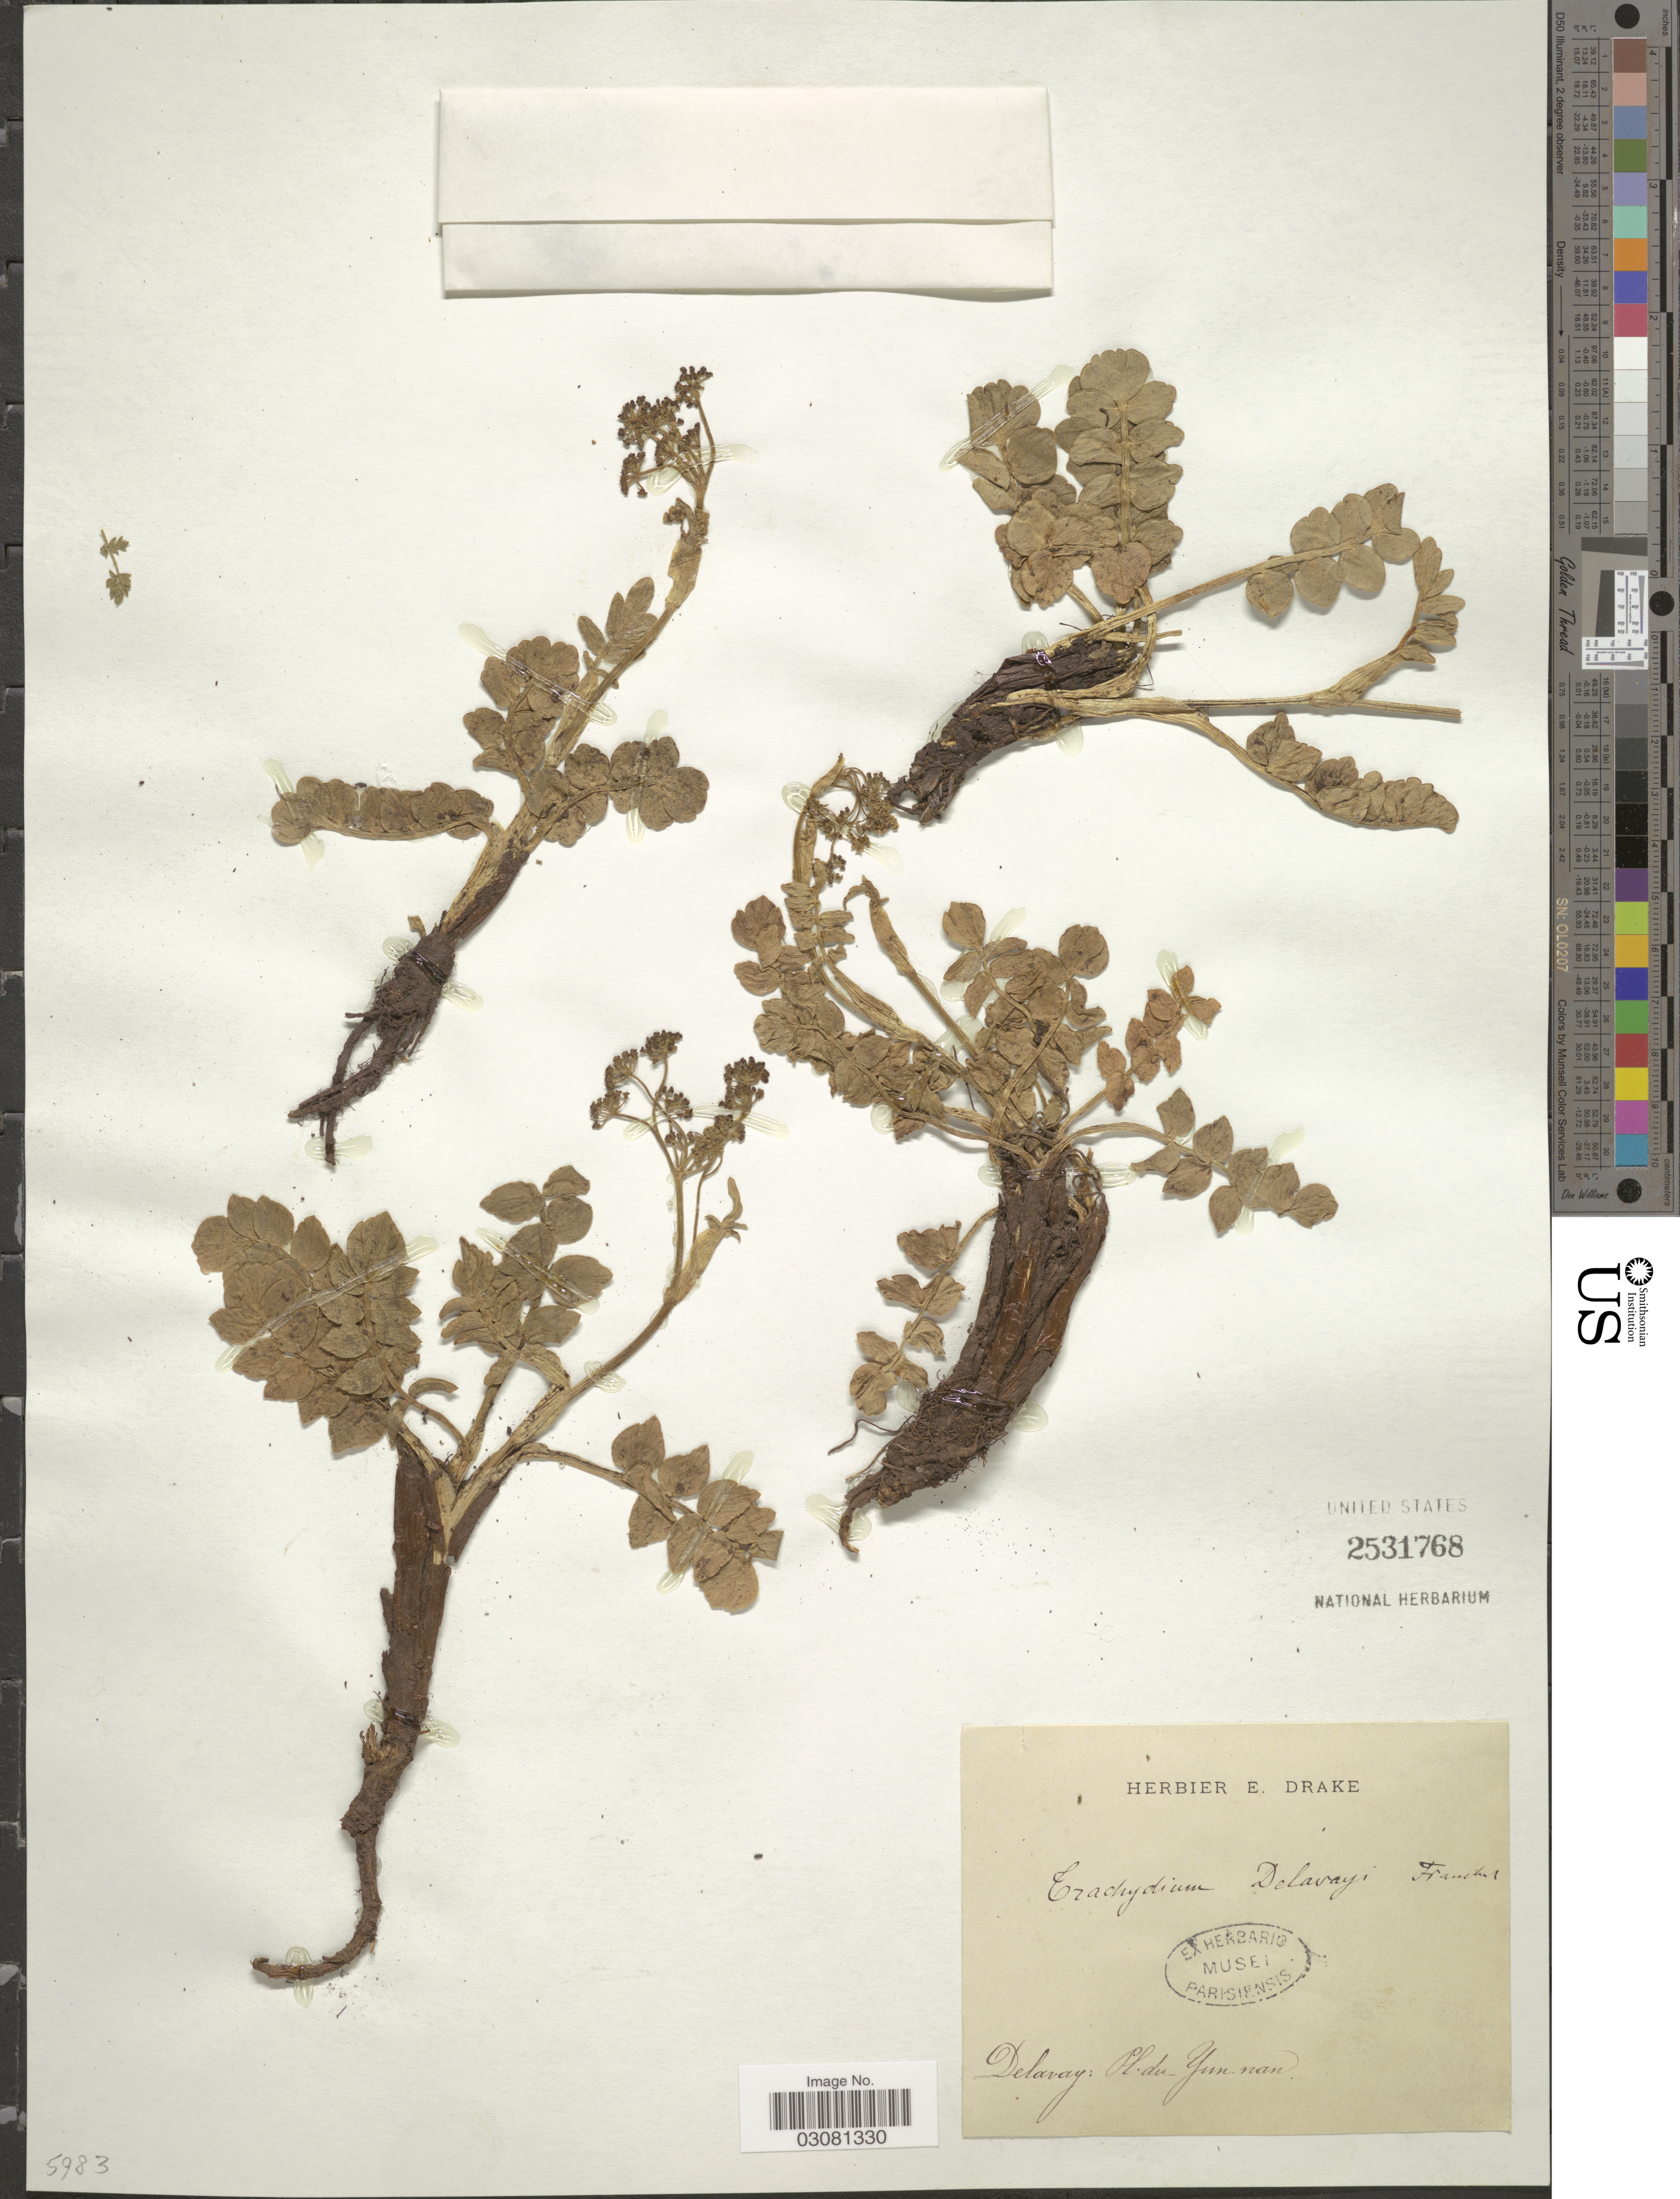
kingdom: Plantae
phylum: Tracheophyta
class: Magnoliopsida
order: Apiales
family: Apiaceae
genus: Trachydium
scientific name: Trachydium delavayi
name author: Franch.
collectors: Delavay, --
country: China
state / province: Yunnan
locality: Delaway.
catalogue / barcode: US 2531768